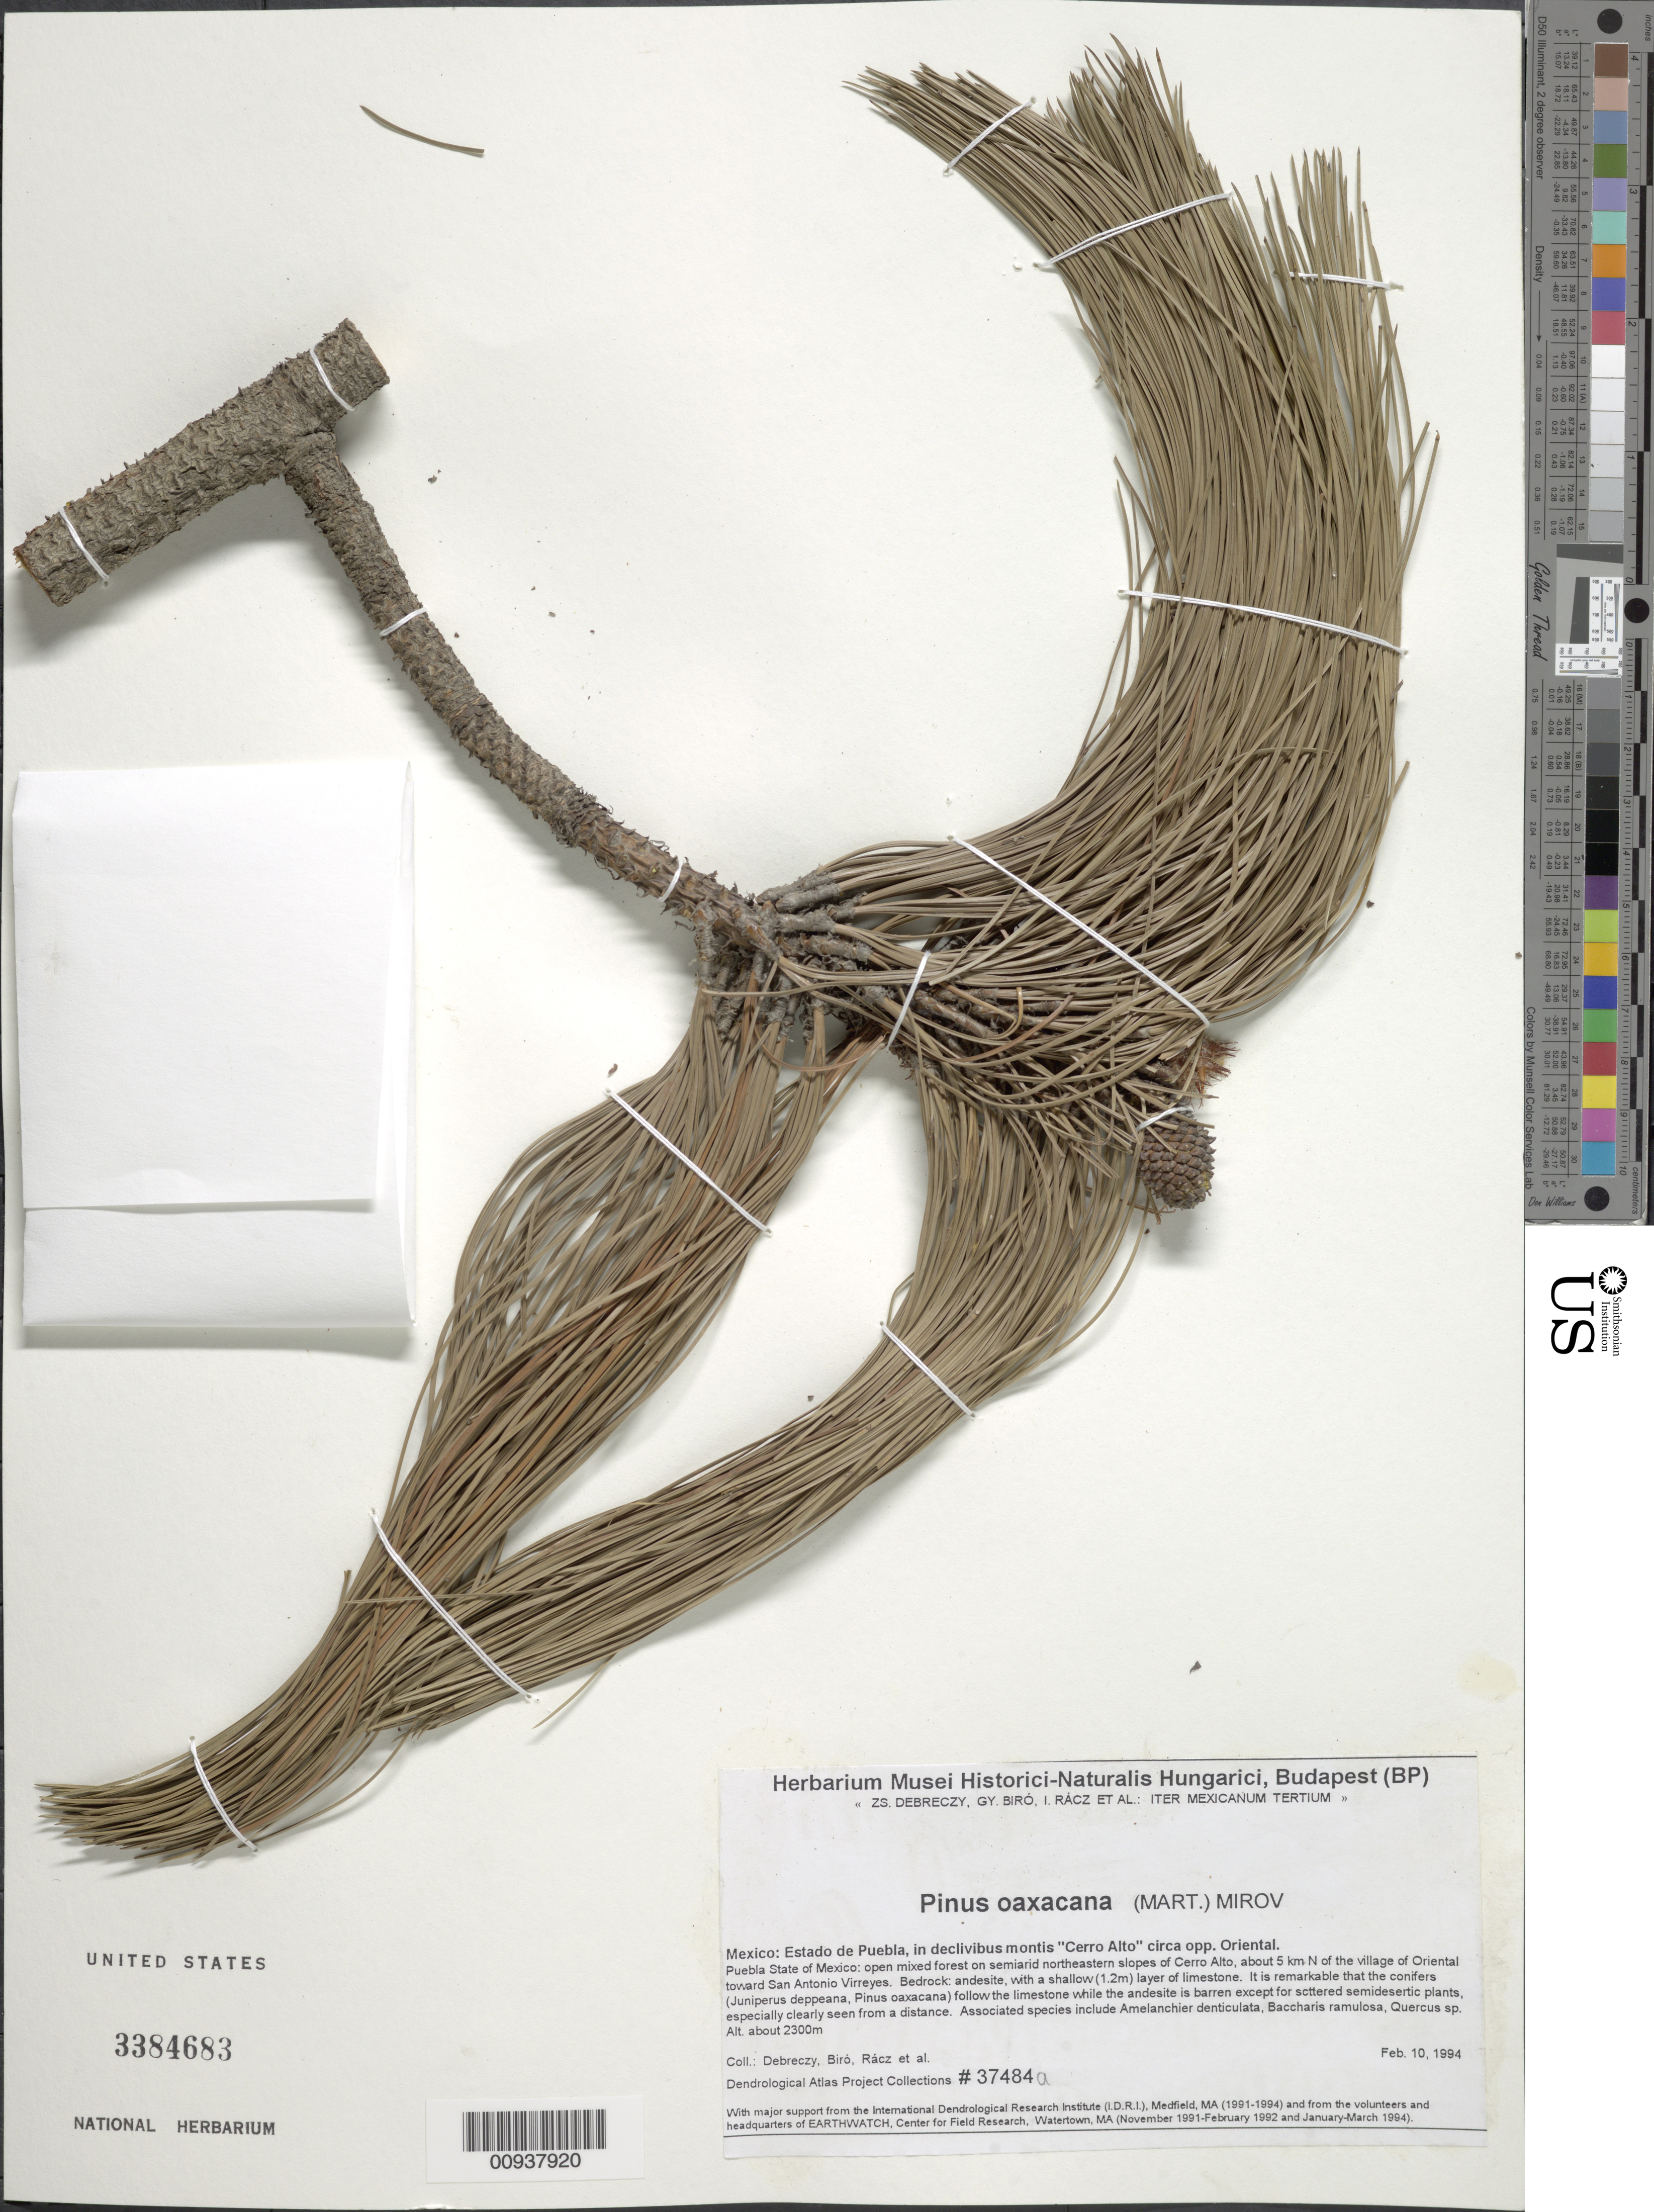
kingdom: Plantae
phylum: Tracheophyta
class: Pinopsida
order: Pinales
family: Pinaceae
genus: Pinus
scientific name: Pinus oaxacana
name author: Mirov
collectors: Z. Debreczy, G. Biro, I. Rácz & et al.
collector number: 37484 a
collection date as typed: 10 Feb 1994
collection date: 1994-02-10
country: Mexico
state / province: Puebla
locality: Northeastern slopes of Cerro Alto, about 5 km. N of the village of oriental toward San Antonio Virreyes.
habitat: Open mixed forest of semiarid NE slopes of Cerro. Bedrock: andesite, w/shallow (1.2) layer of limestone. It is remarkable that the conifers (Juniperus deppeana, P. oaxacana) follow the limestone while the andesite is barren except semidesertic plants &c.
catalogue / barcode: US 3384683